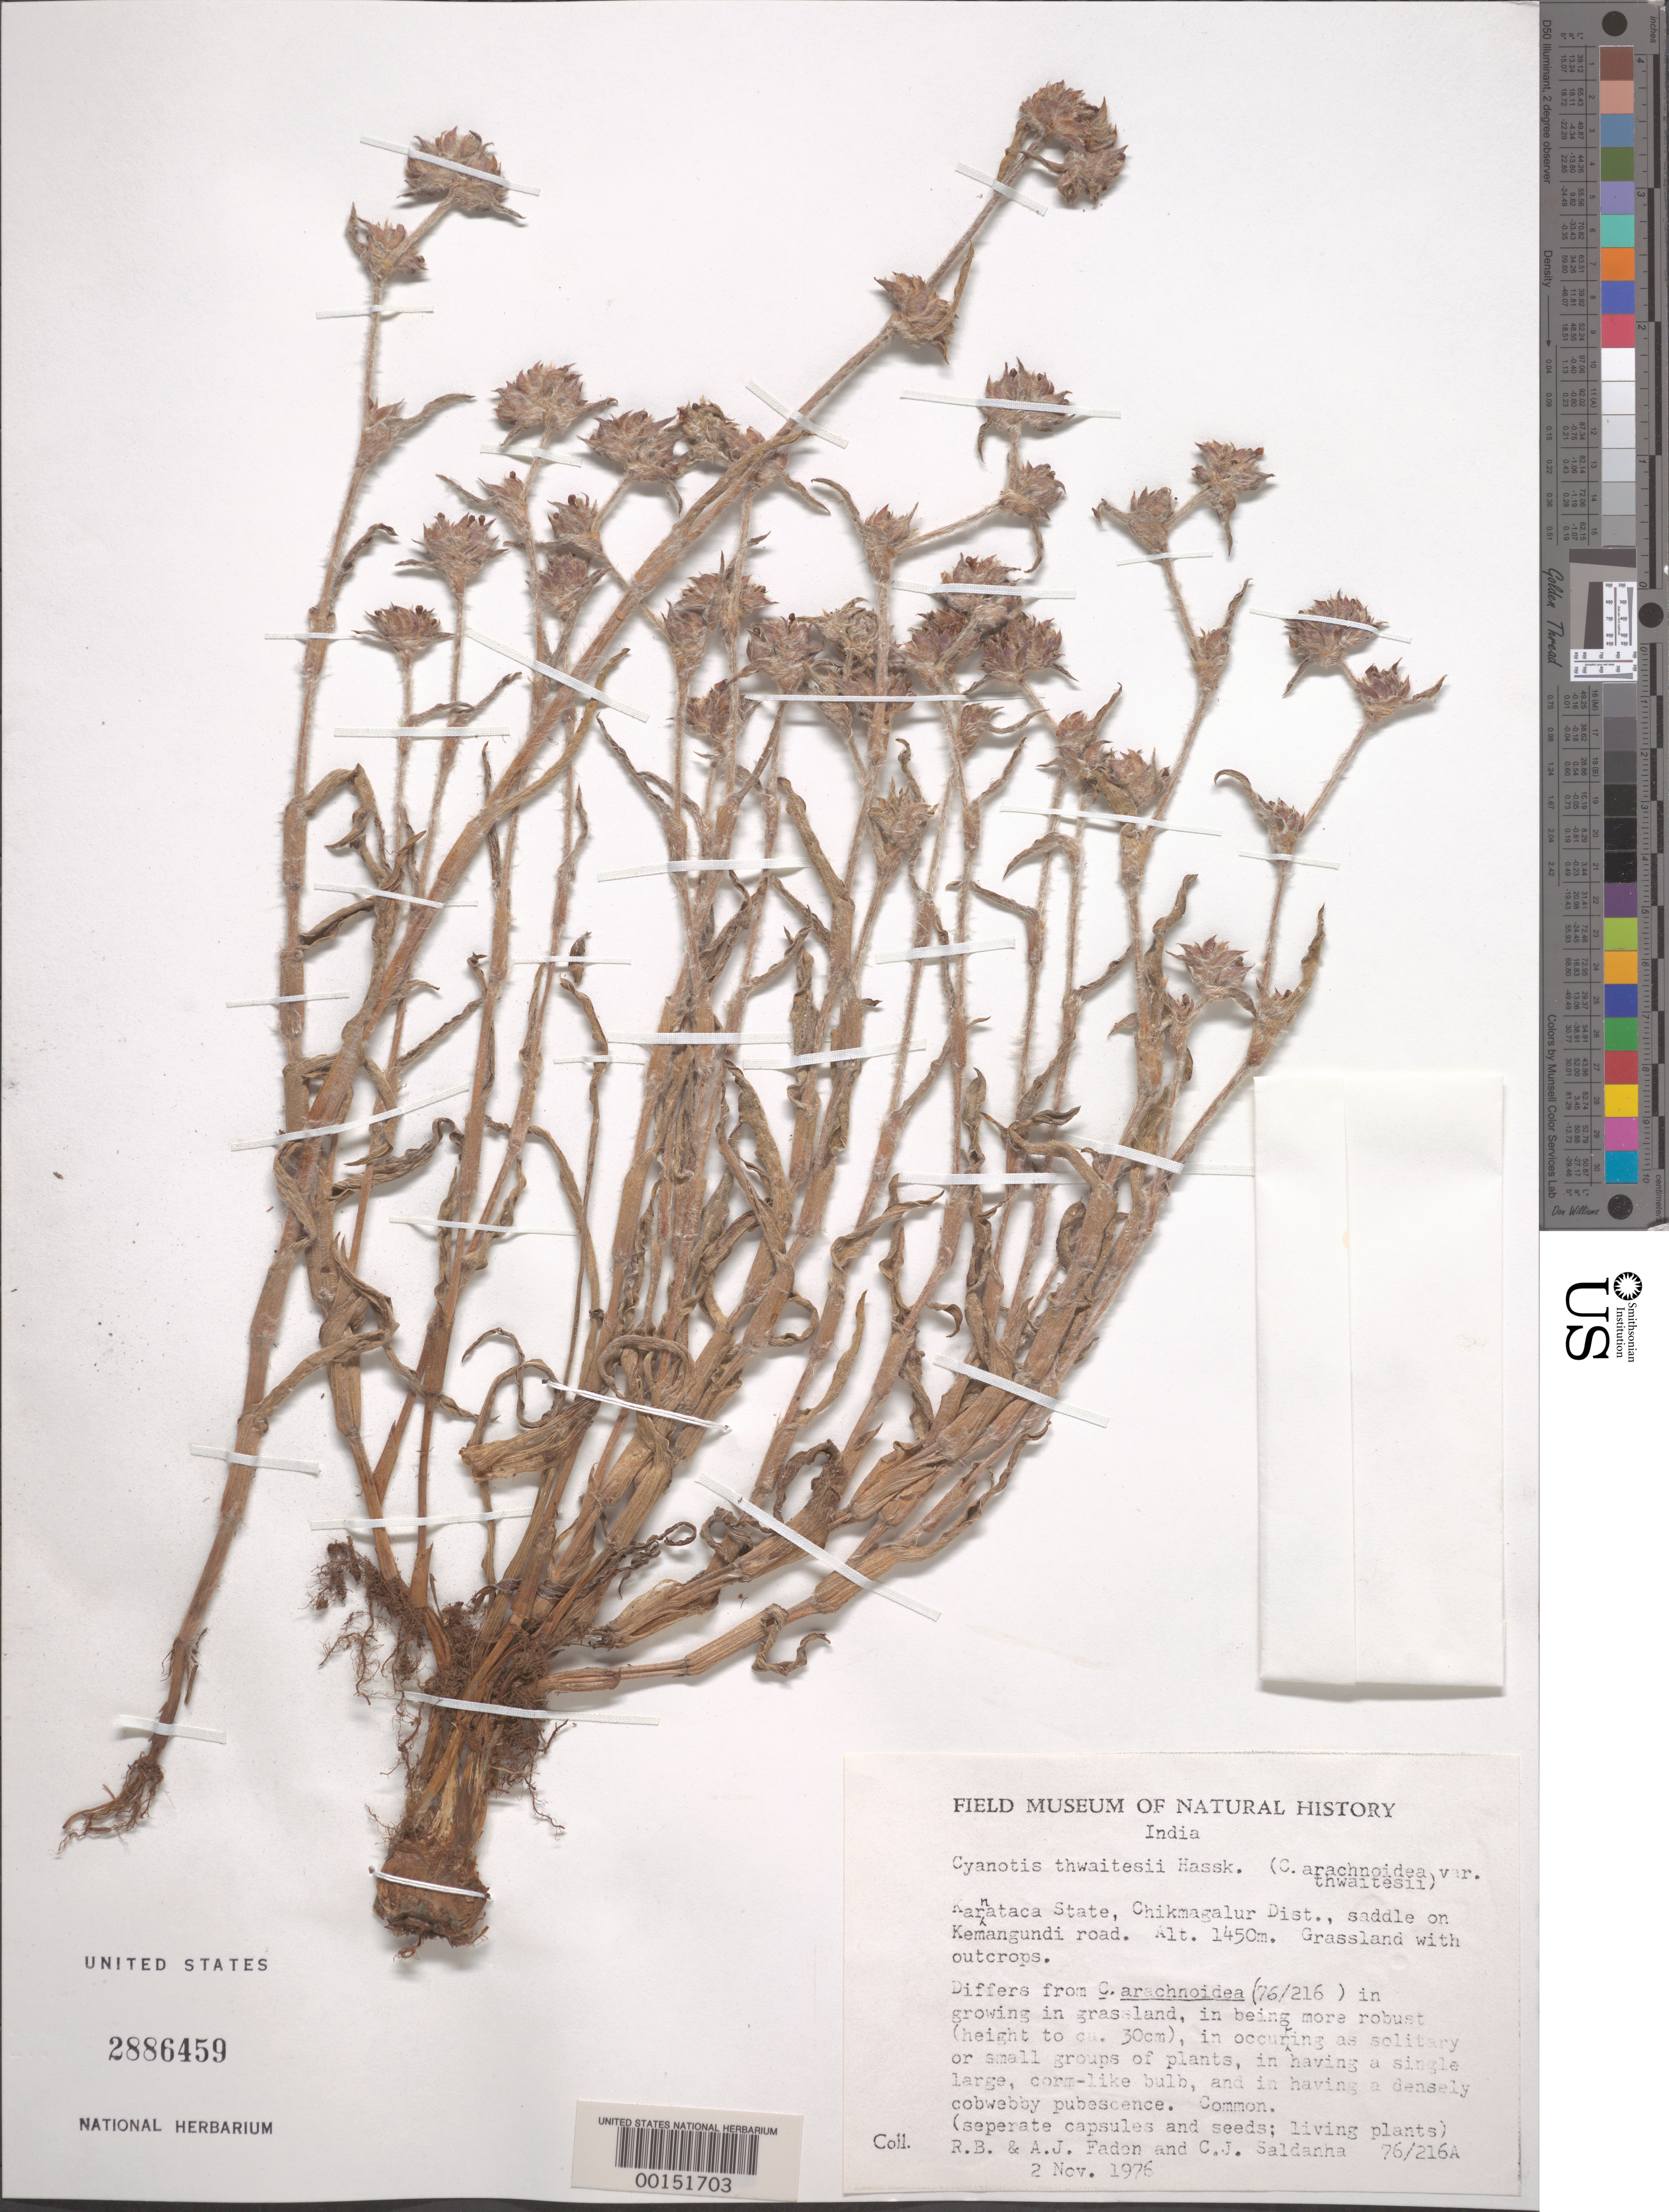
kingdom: Plantae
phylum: Tracheophyta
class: Liliopsida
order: Commelinales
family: Commelinaceae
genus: Cyanotis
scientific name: Cyanotis arachnoidea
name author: C.B. Clarke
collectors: R. B. Faden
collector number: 76/216a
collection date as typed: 02 Nov 1976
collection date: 1976-11-02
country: India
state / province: Karnataka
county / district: Chikmagalur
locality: Kemangundi road, mysore state [mysore state = karnataka.]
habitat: Grassland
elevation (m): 1450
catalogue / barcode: US 2886459